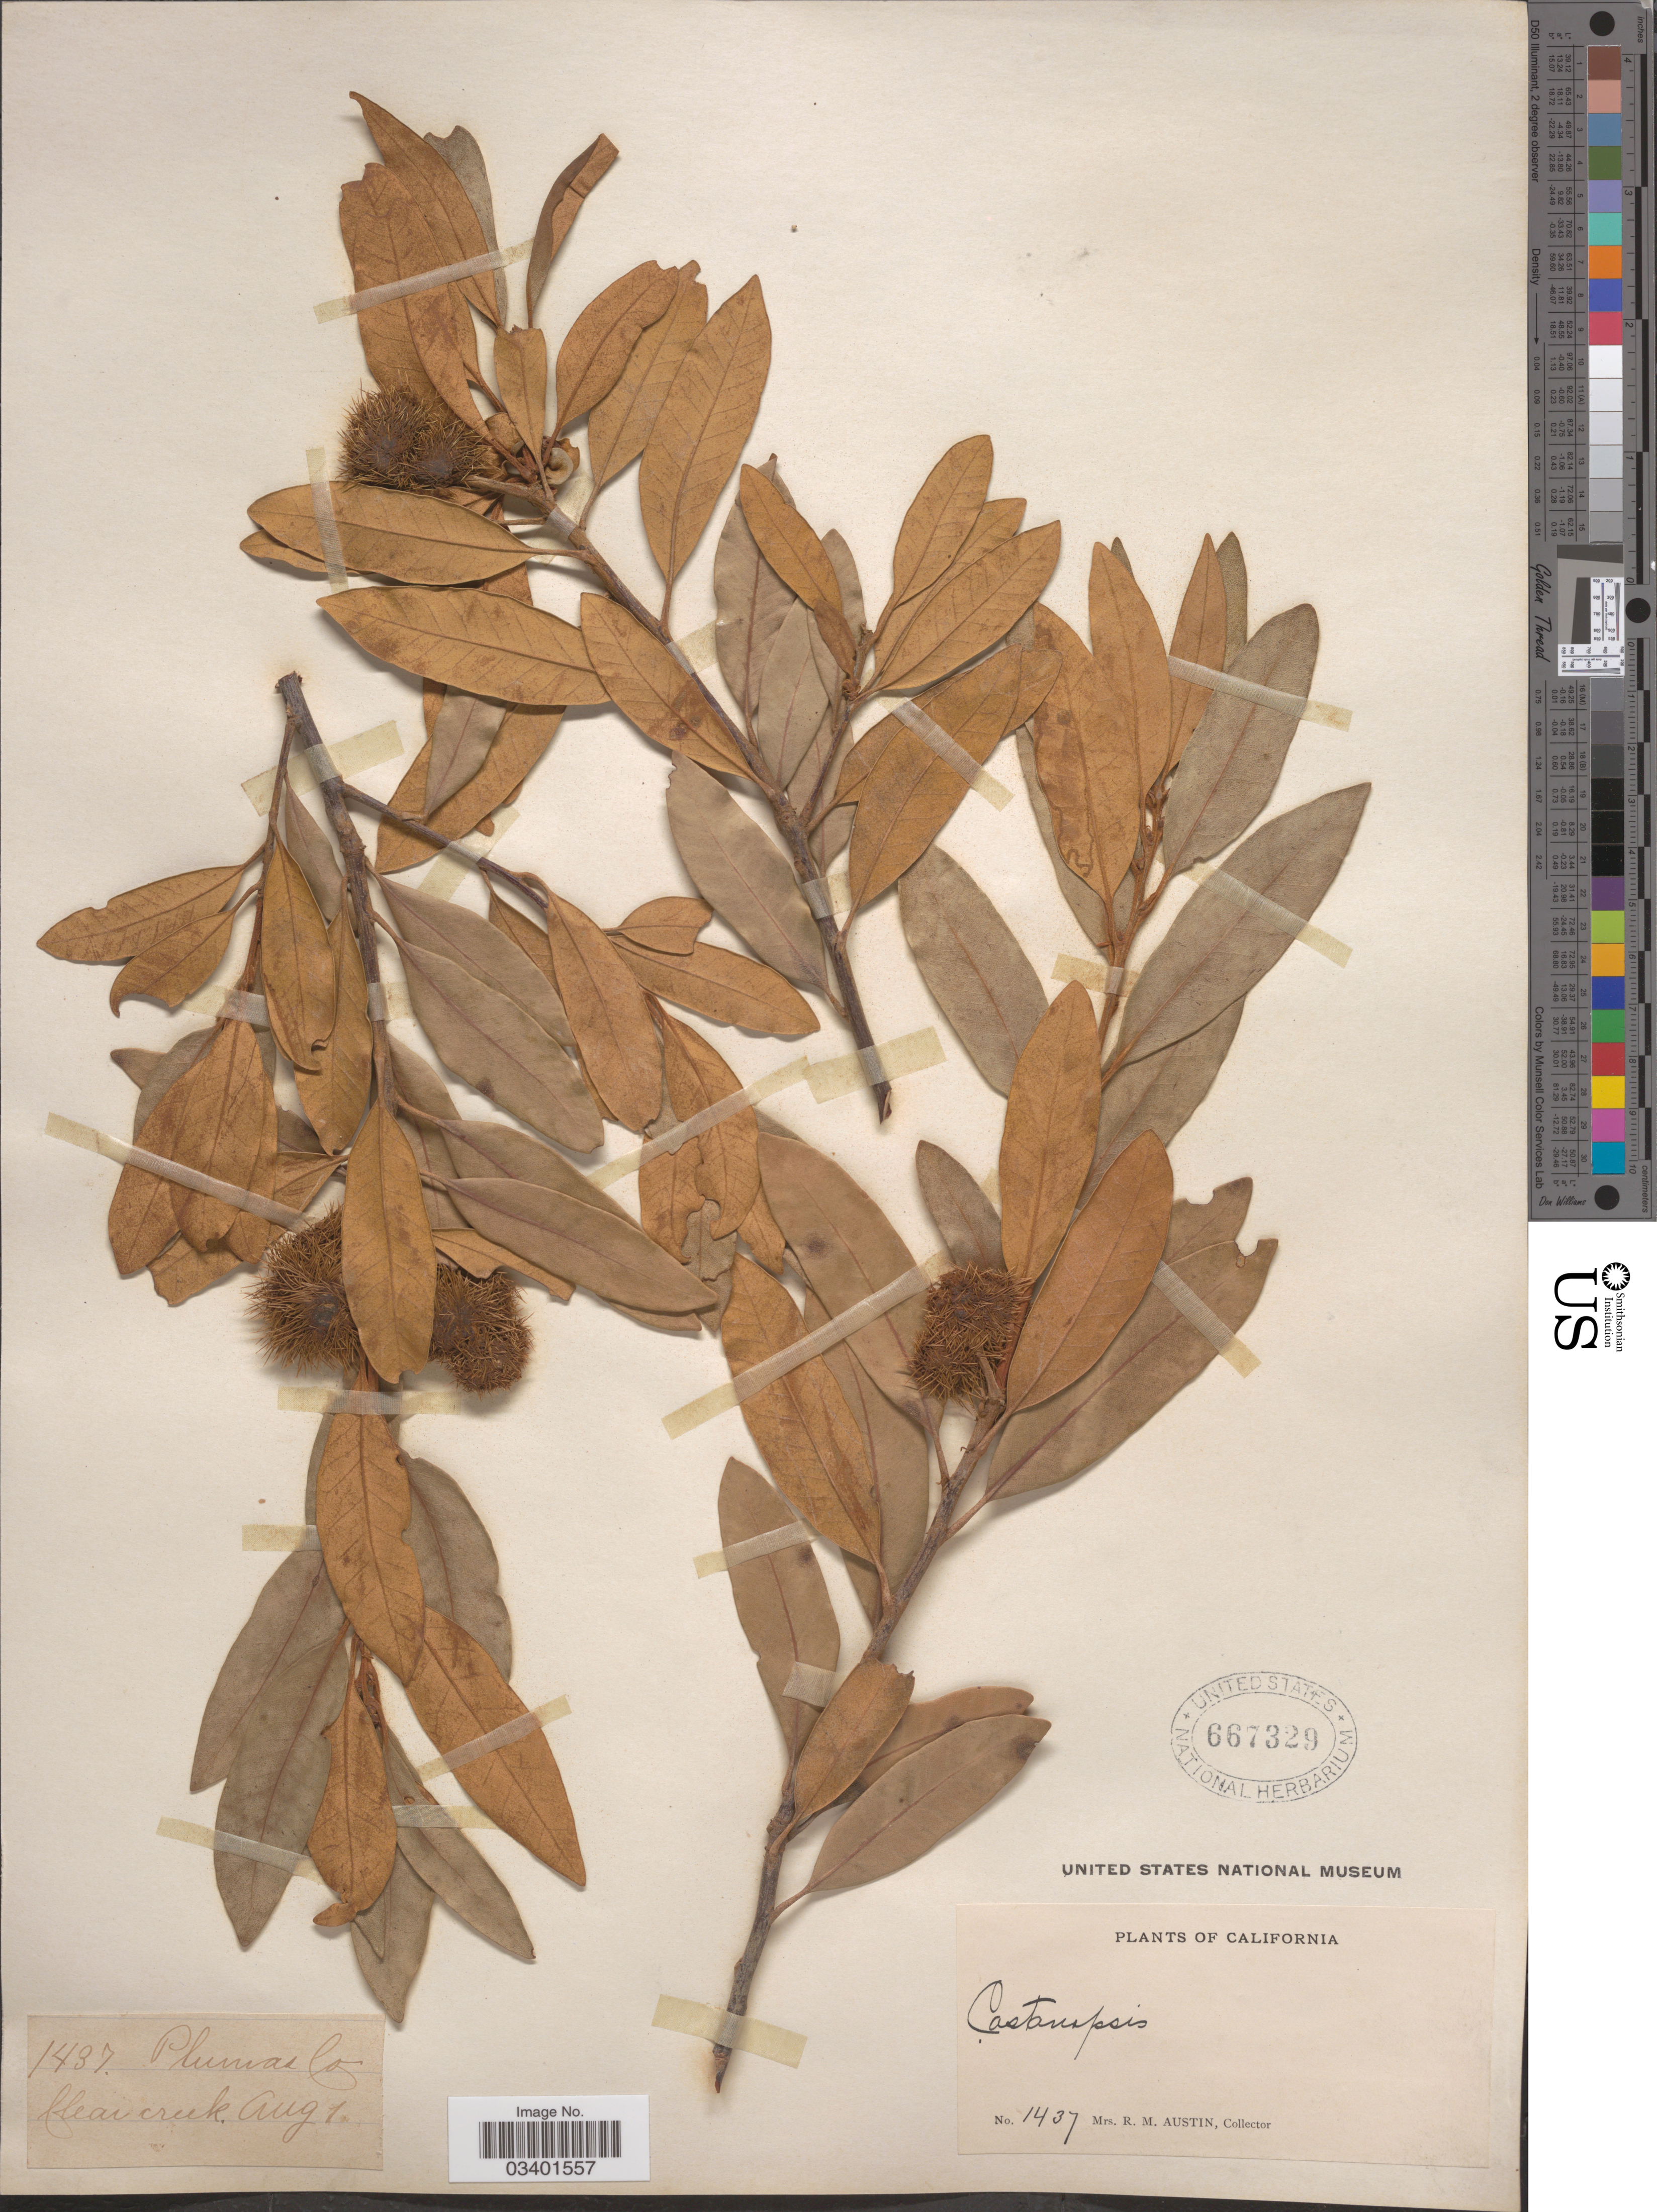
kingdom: Plantae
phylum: Tracheophyta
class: Magnoliopsida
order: Fagales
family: Fagaceae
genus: Chrysolepis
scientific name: Chrysolepis sempervirens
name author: (Kellogg) Hjelmq.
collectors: R. Austin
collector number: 1437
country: United States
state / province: California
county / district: Plumas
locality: Plumas Co. Clear creek.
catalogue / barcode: US 667329